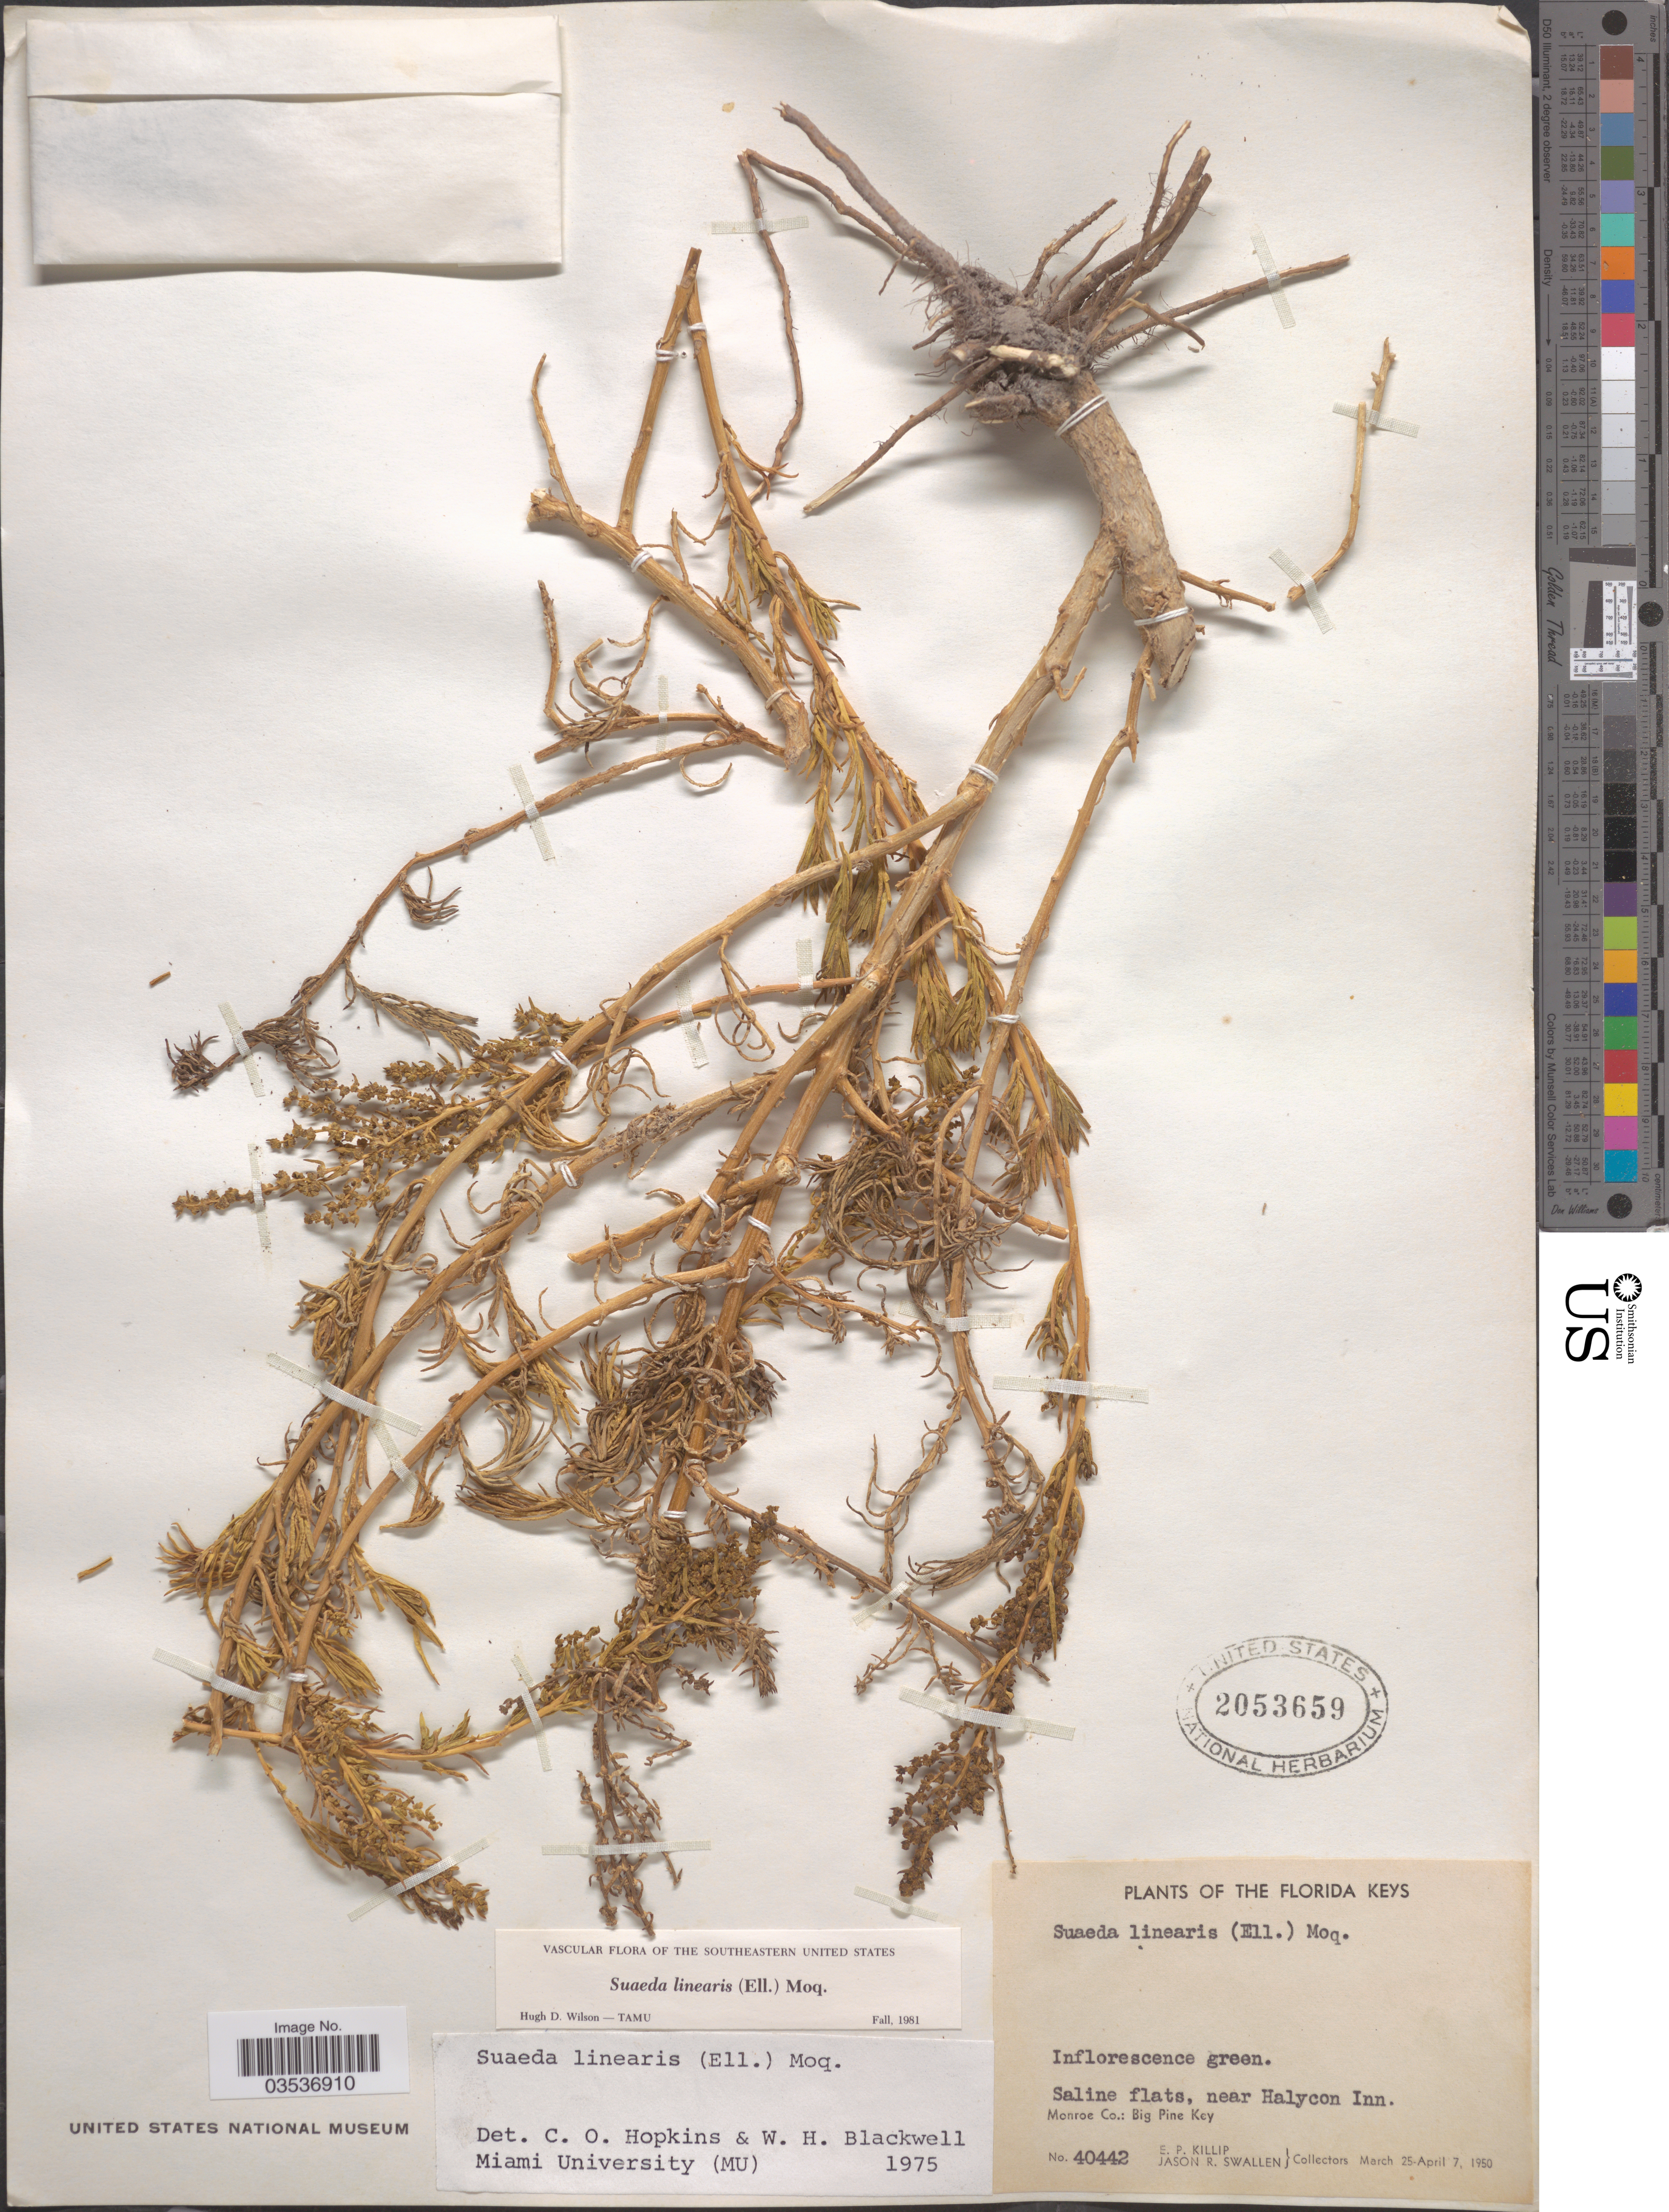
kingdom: Plantae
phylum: Tracheophyta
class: Magnoliopsida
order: Caryophyllales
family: Amaranthaceae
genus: Dondia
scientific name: Dondia linearis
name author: (Elliott) A. Heller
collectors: E. P. Killip & J. R. Swallen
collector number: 40442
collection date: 1950-03-25/1950-04-07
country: United States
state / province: Florida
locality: Florida Keys. Saline flats, near Halycon Inn. Monroe Co.: Big Pine Key.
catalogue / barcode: US 2053659